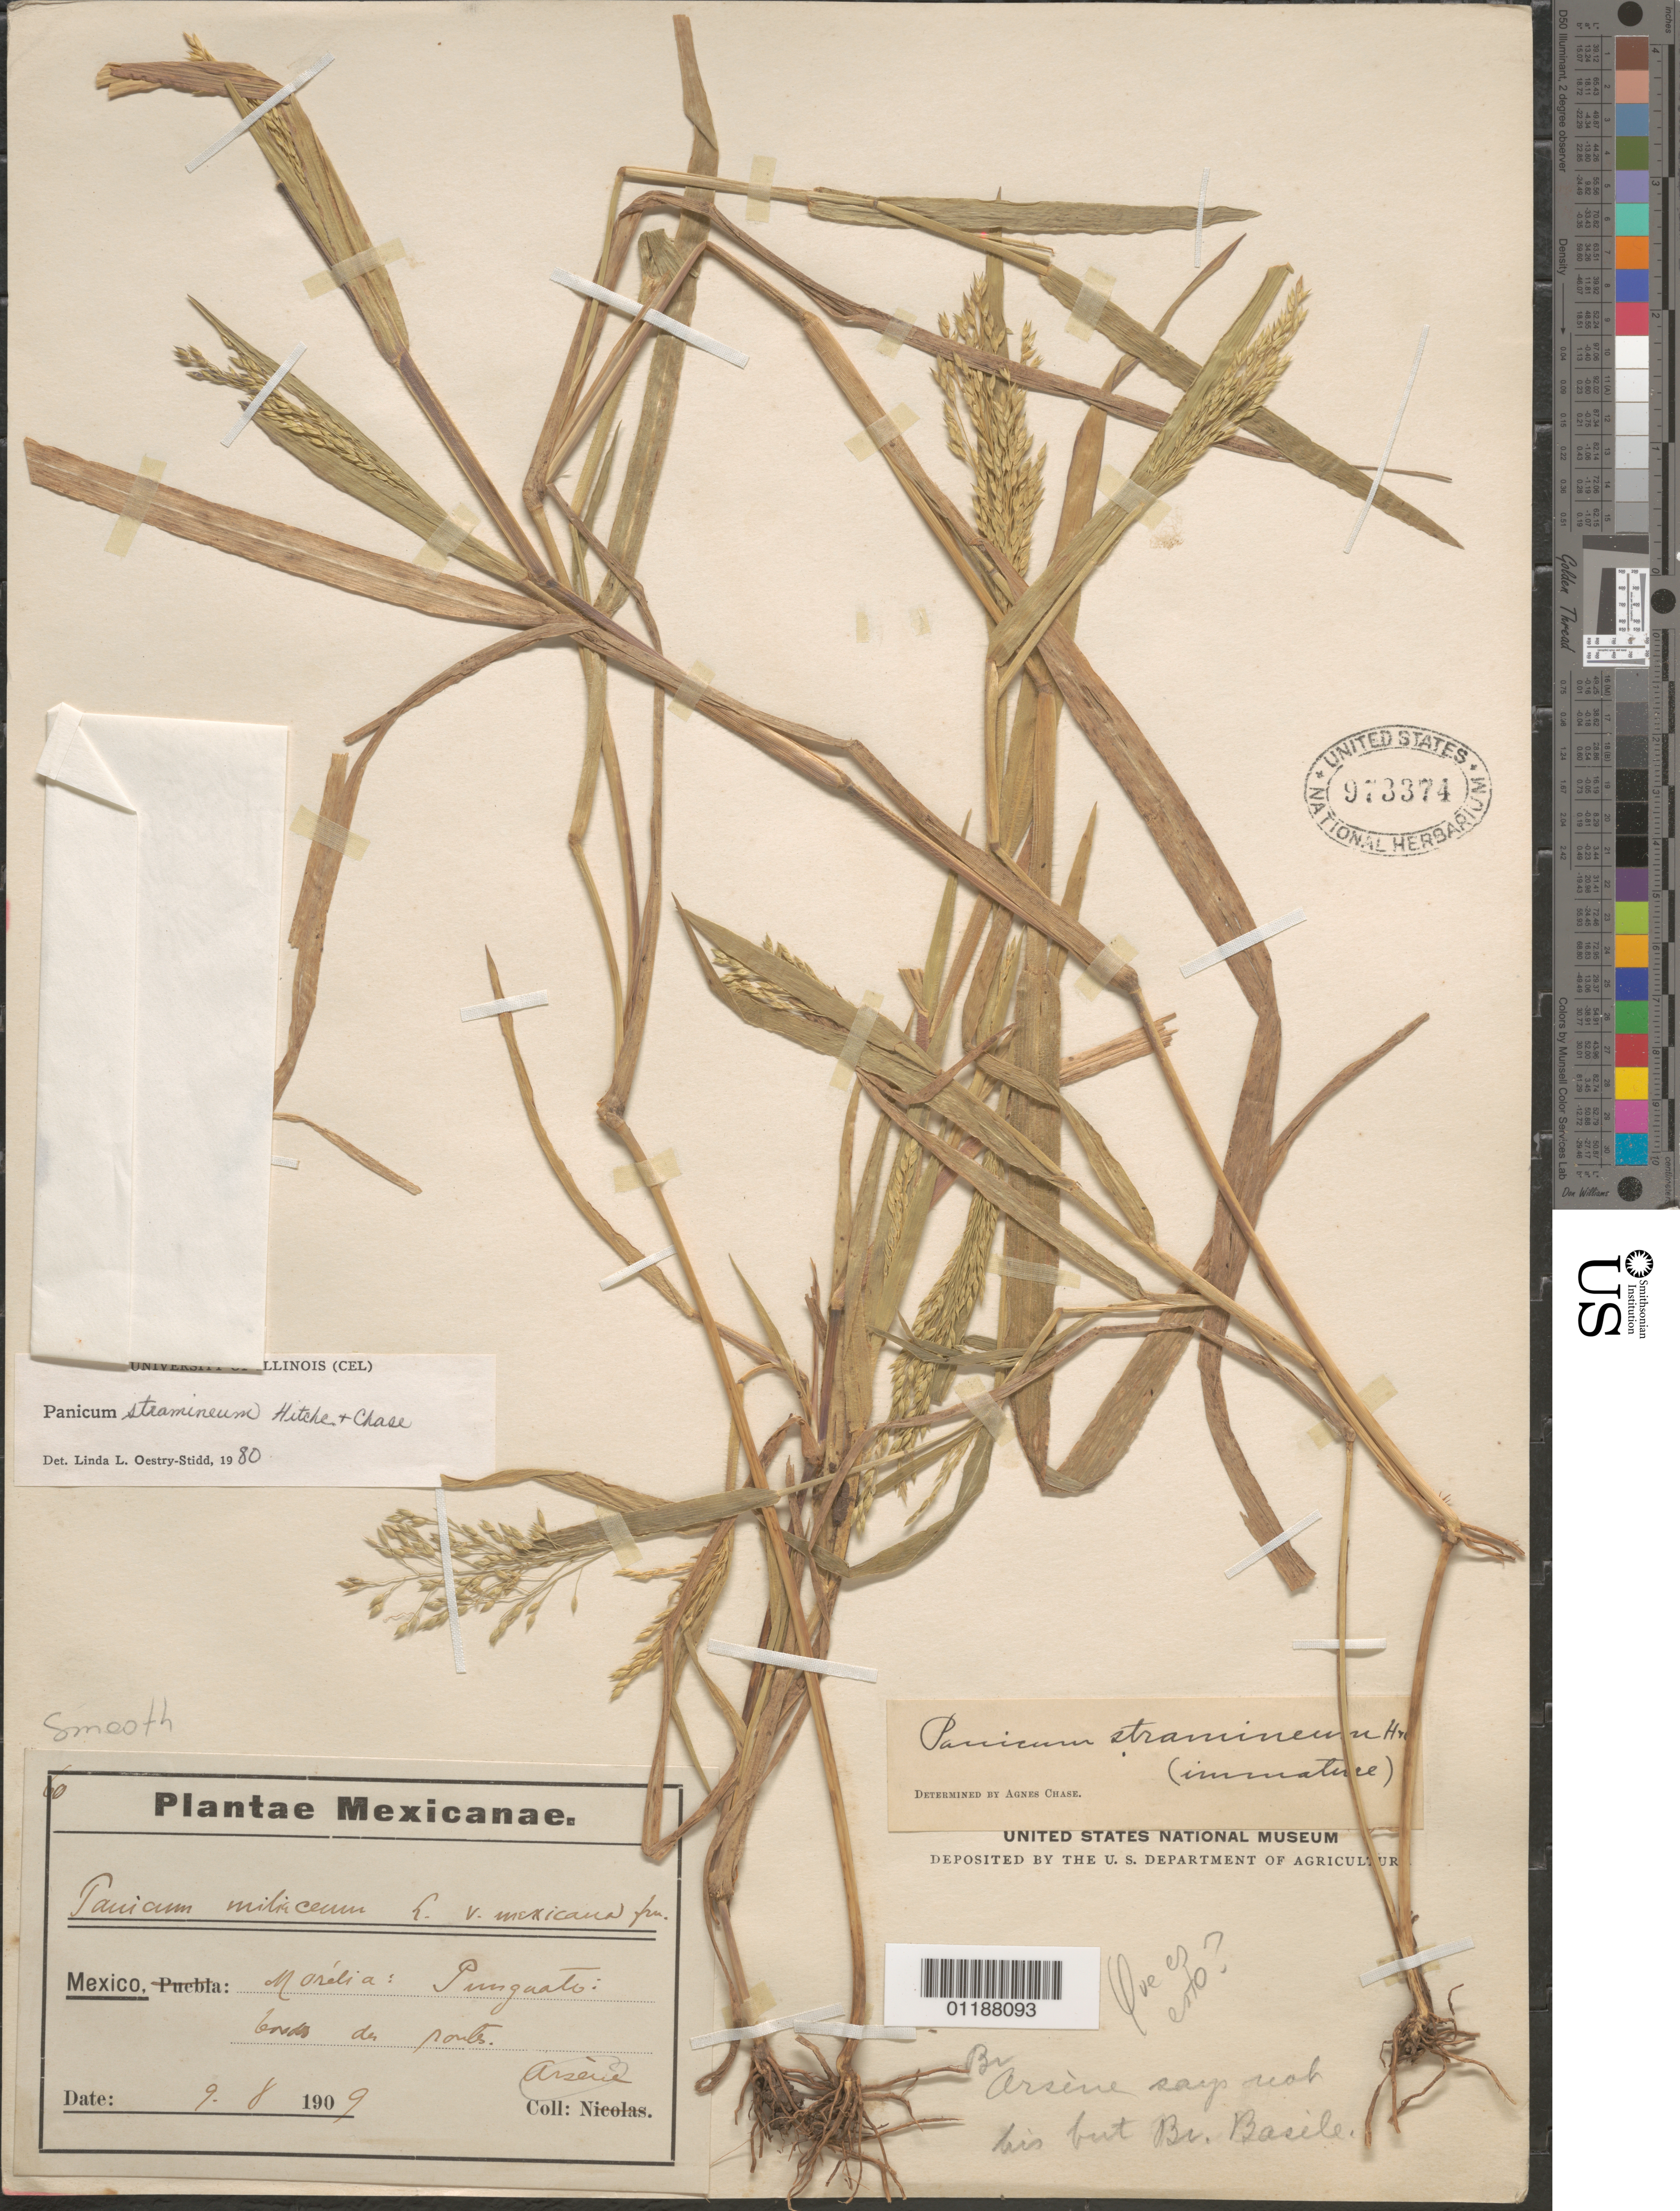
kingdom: Plantae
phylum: Tracheophyta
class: Liliopsida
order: Poales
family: Poaceae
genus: Panicum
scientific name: Panicum stramineum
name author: Hitchc. & Chase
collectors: Bro. Basile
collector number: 60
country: Mexico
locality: Meridia, Punguato.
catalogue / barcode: US 973374